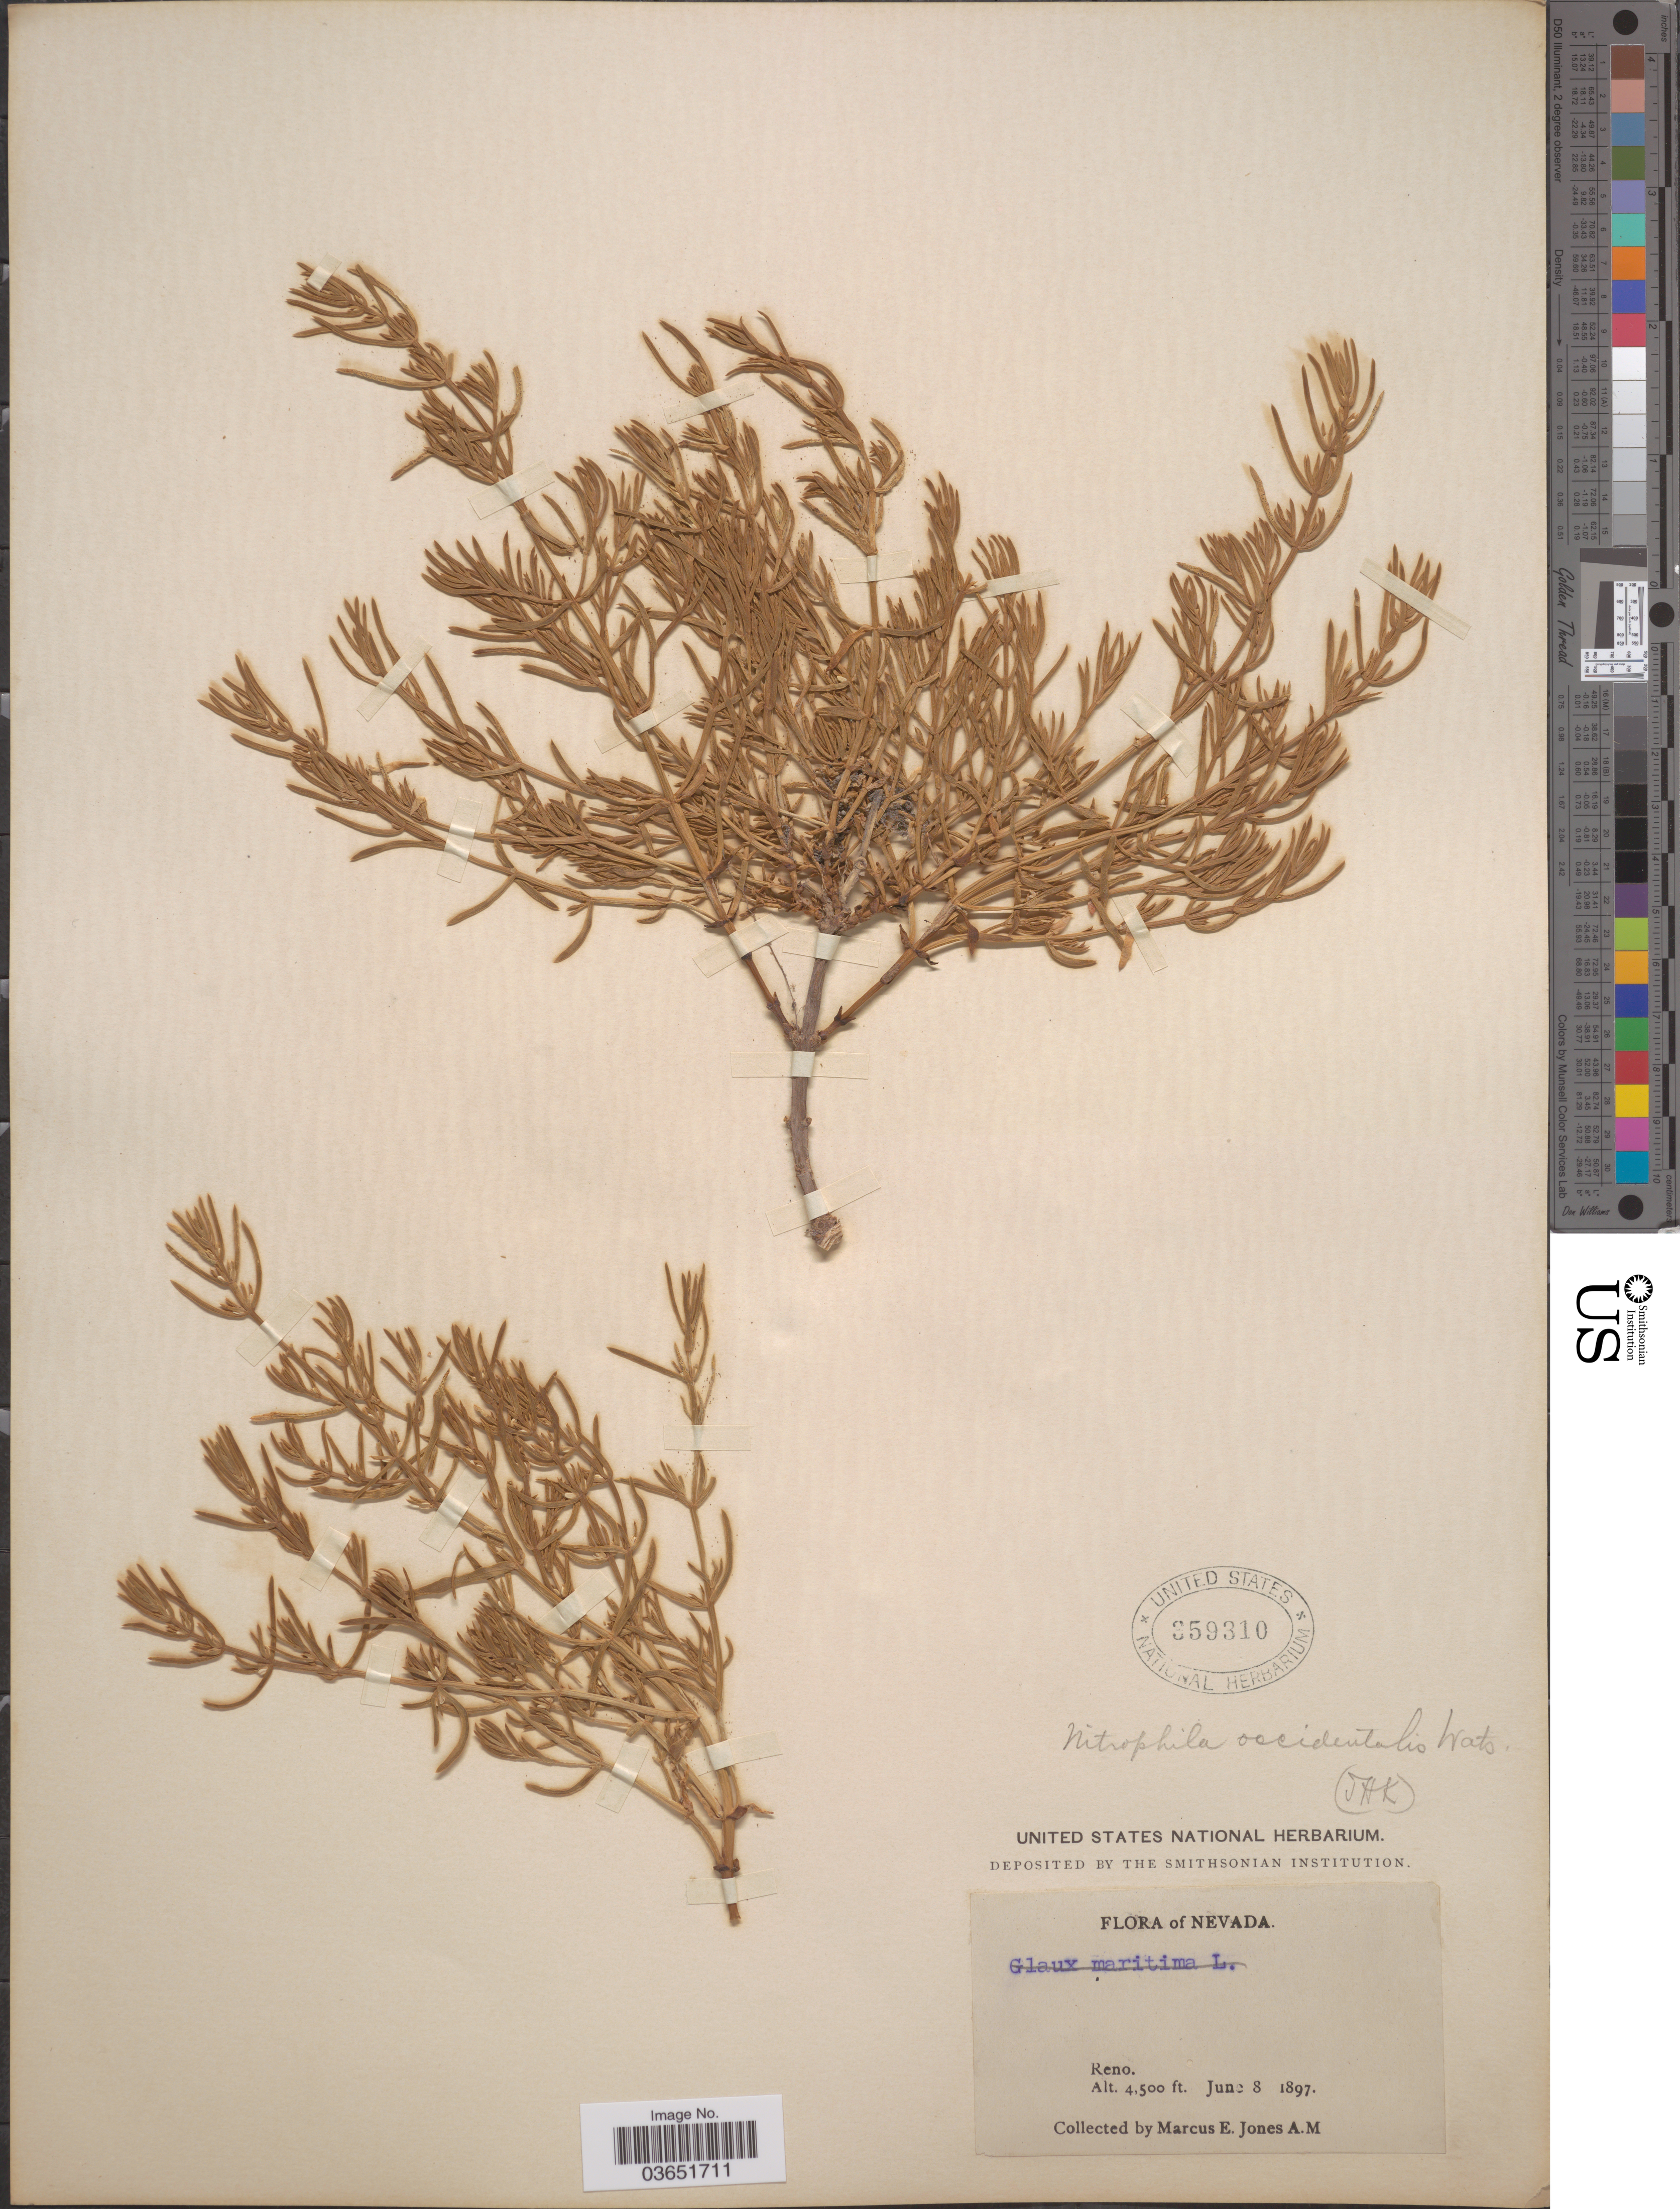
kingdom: Plantae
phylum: Tracheophyta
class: Magnoliopsida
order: Caryophyllales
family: Amaranthaceae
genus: Nitrophila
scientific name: Nitrophila occidentalis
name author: (Moq.) S. Watson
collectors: M. E. Jones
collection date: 1897-06-08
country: United States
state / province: Nevada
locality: Reno.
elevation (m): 1372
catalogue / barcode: US 359310